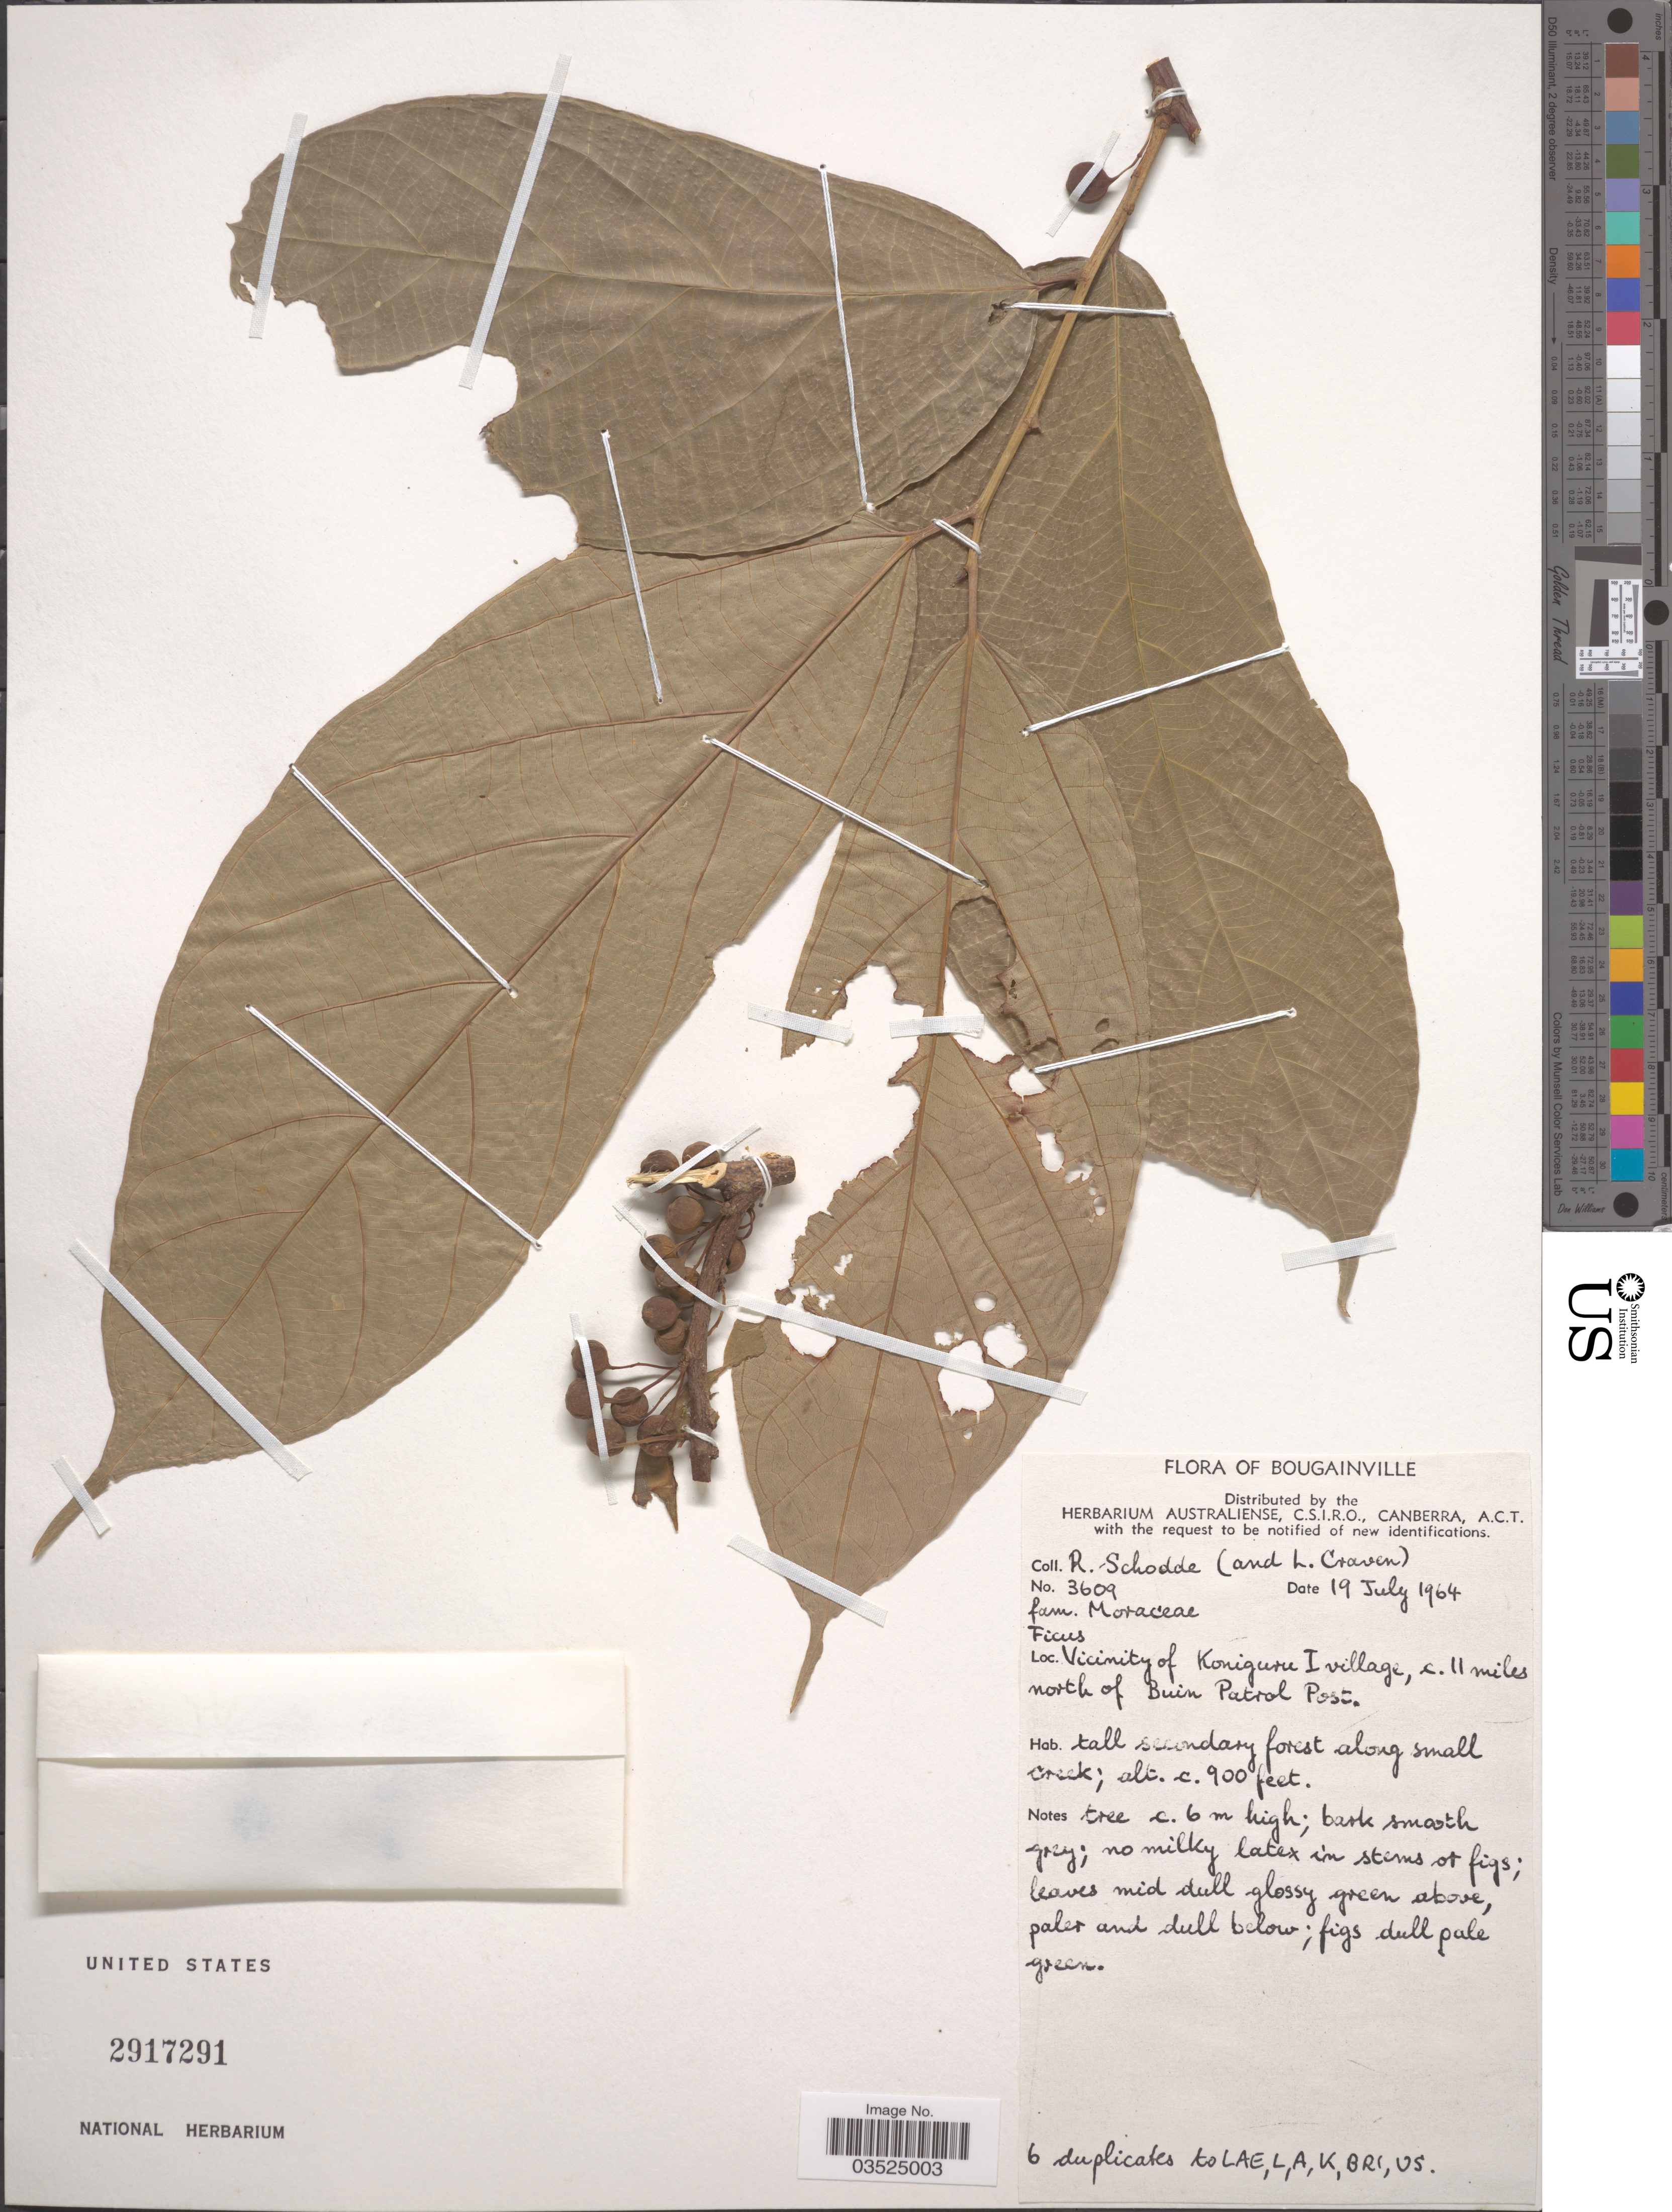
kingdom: Plantae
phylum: Tracheophyta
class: Magnoliopsida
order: Rosales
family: Moraceae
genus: Ficus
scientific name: Ficus sp.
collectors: R. Schodde & L. A. Craven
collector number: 3609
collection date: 1964-07-19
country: Papua New Guinea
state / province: Bougainville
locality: Vicinity of Koniguru I village, c. 11 miles north of Buin Patrol Post. Tall secondary forest along small creek.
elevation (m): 274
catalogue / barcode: US 2917291